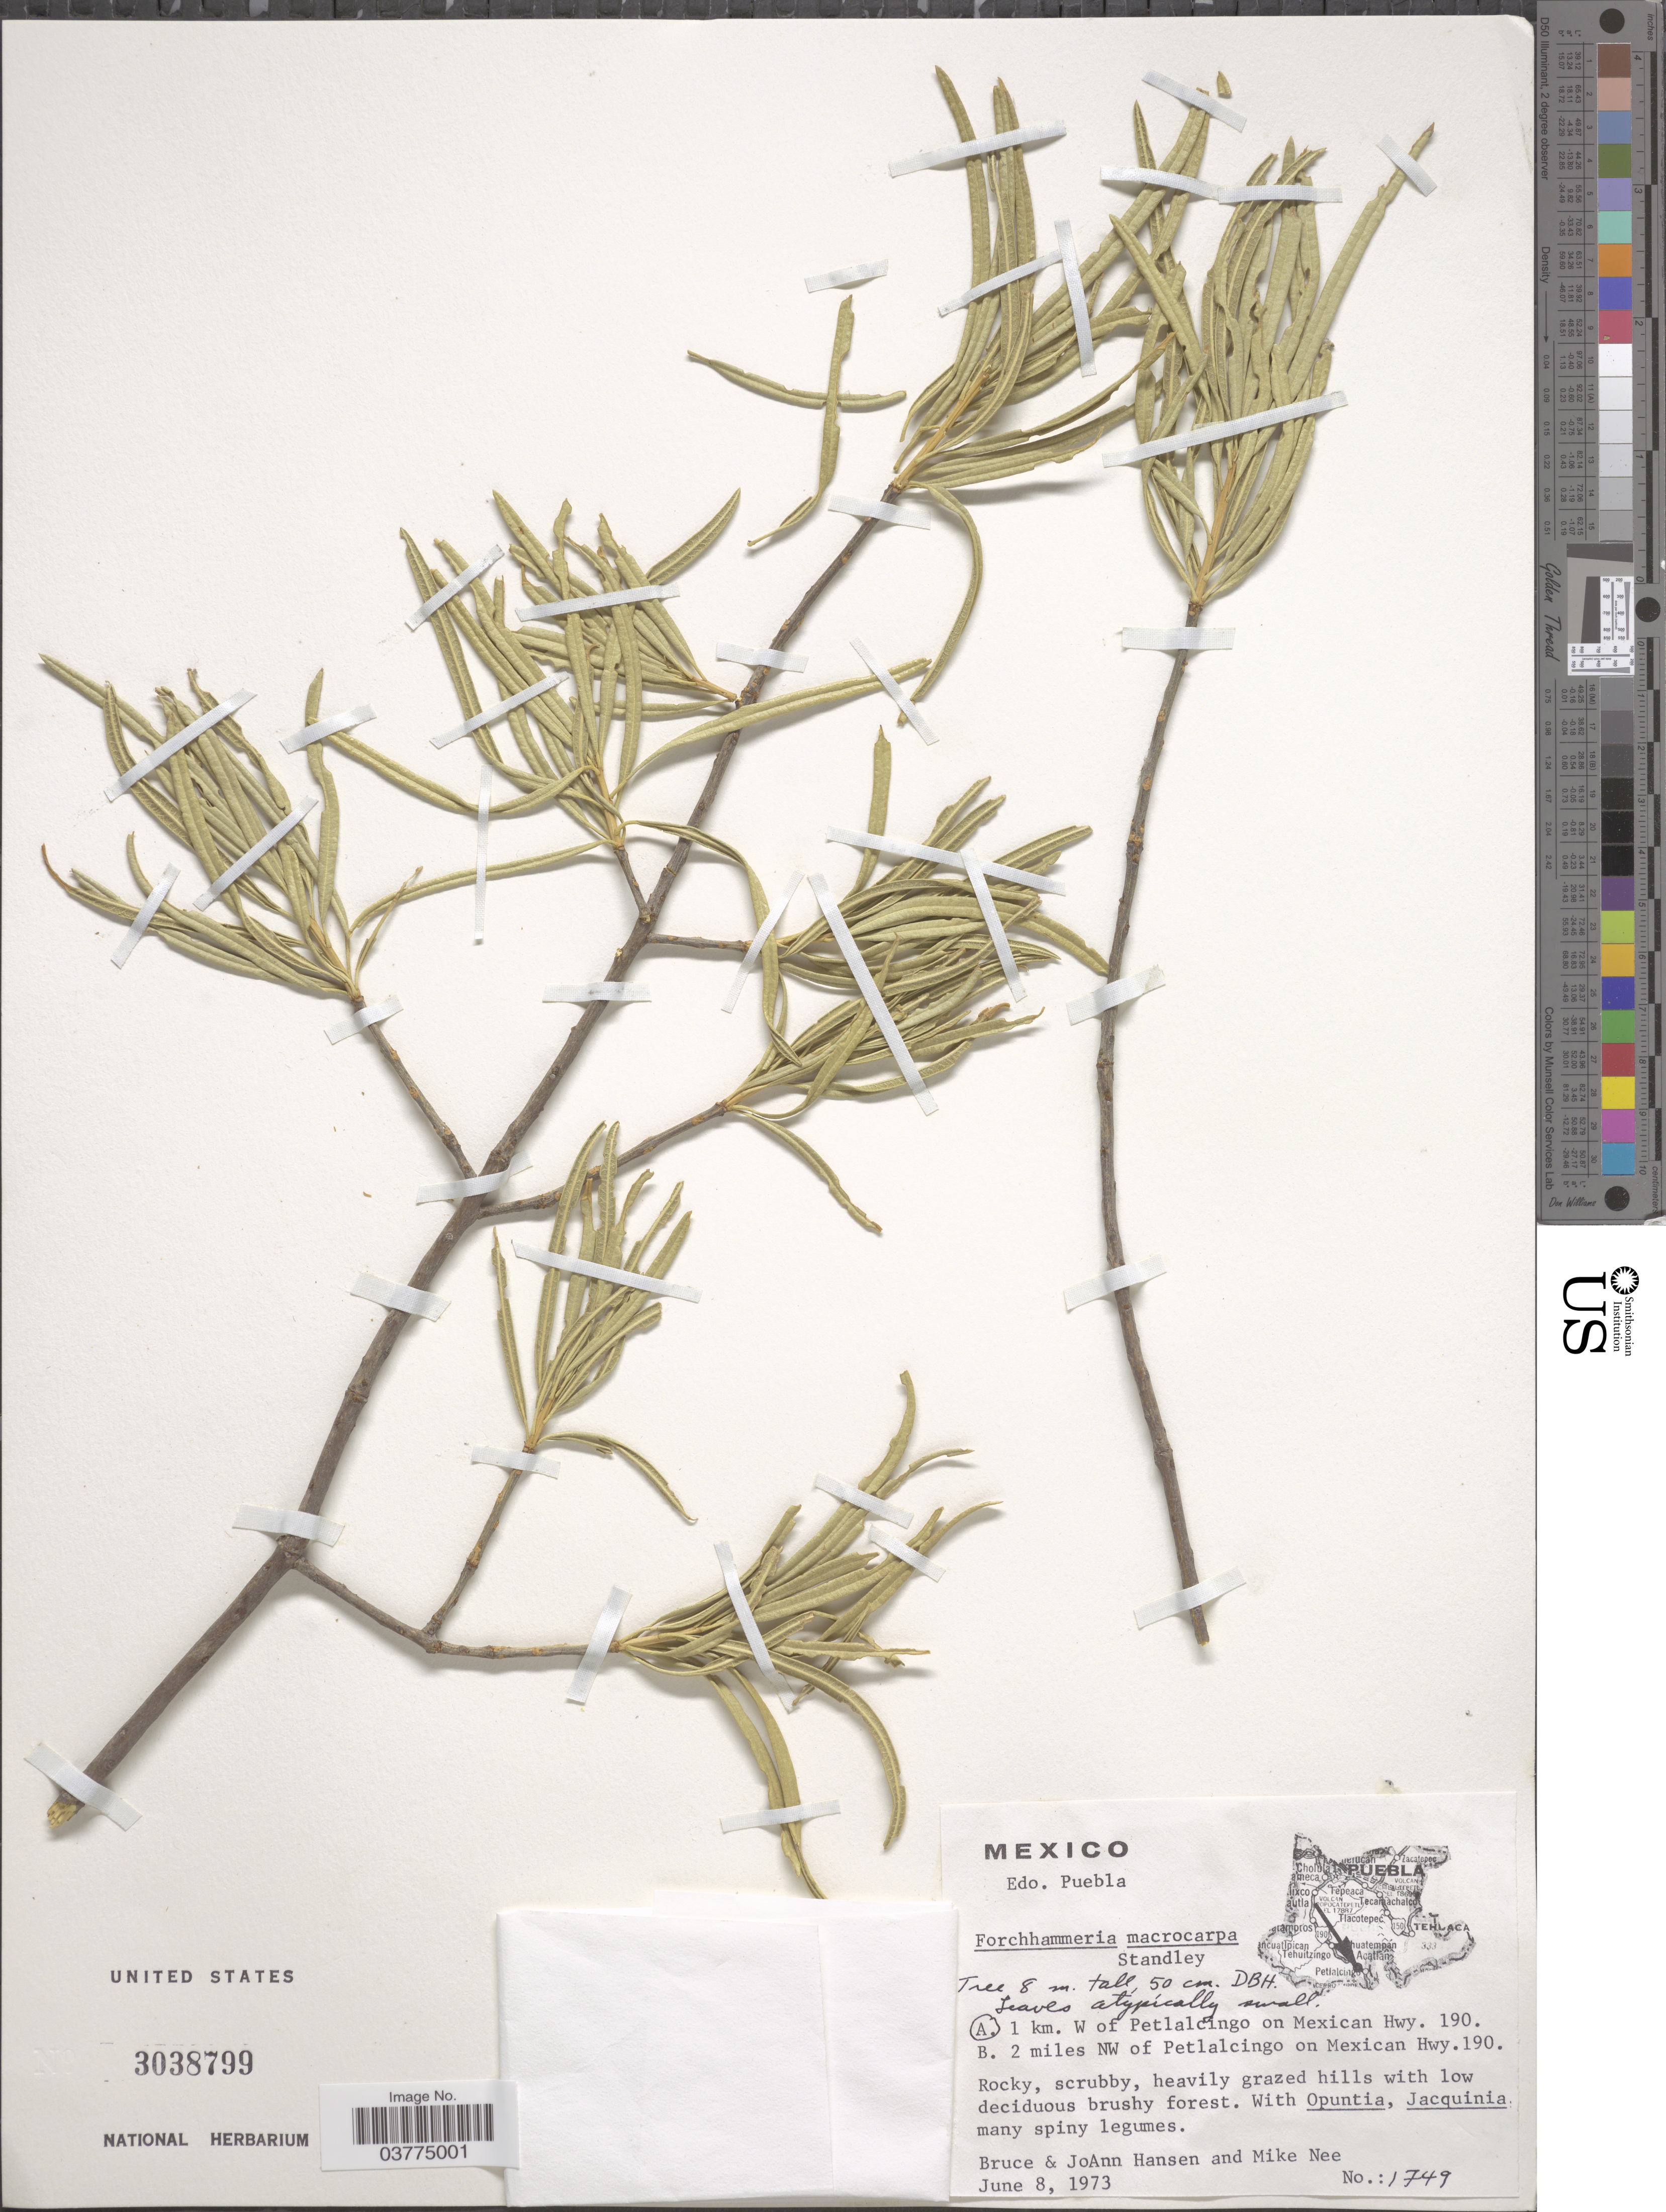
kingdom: Plantae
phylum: Tracheophyta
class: Magnoliopsida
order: Brassicales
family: Stixaceae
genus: Forchhammeria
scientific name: Forchhammeria macrocarpa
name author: Standl.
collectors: B. Hansen, J. Hansen & M. Nee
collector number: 1749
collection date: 1973-06-08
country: Mexico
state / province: Puebla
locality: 1 km. W of Petlalcingo on Mexican Hw. 190.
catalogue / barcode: US 3038799